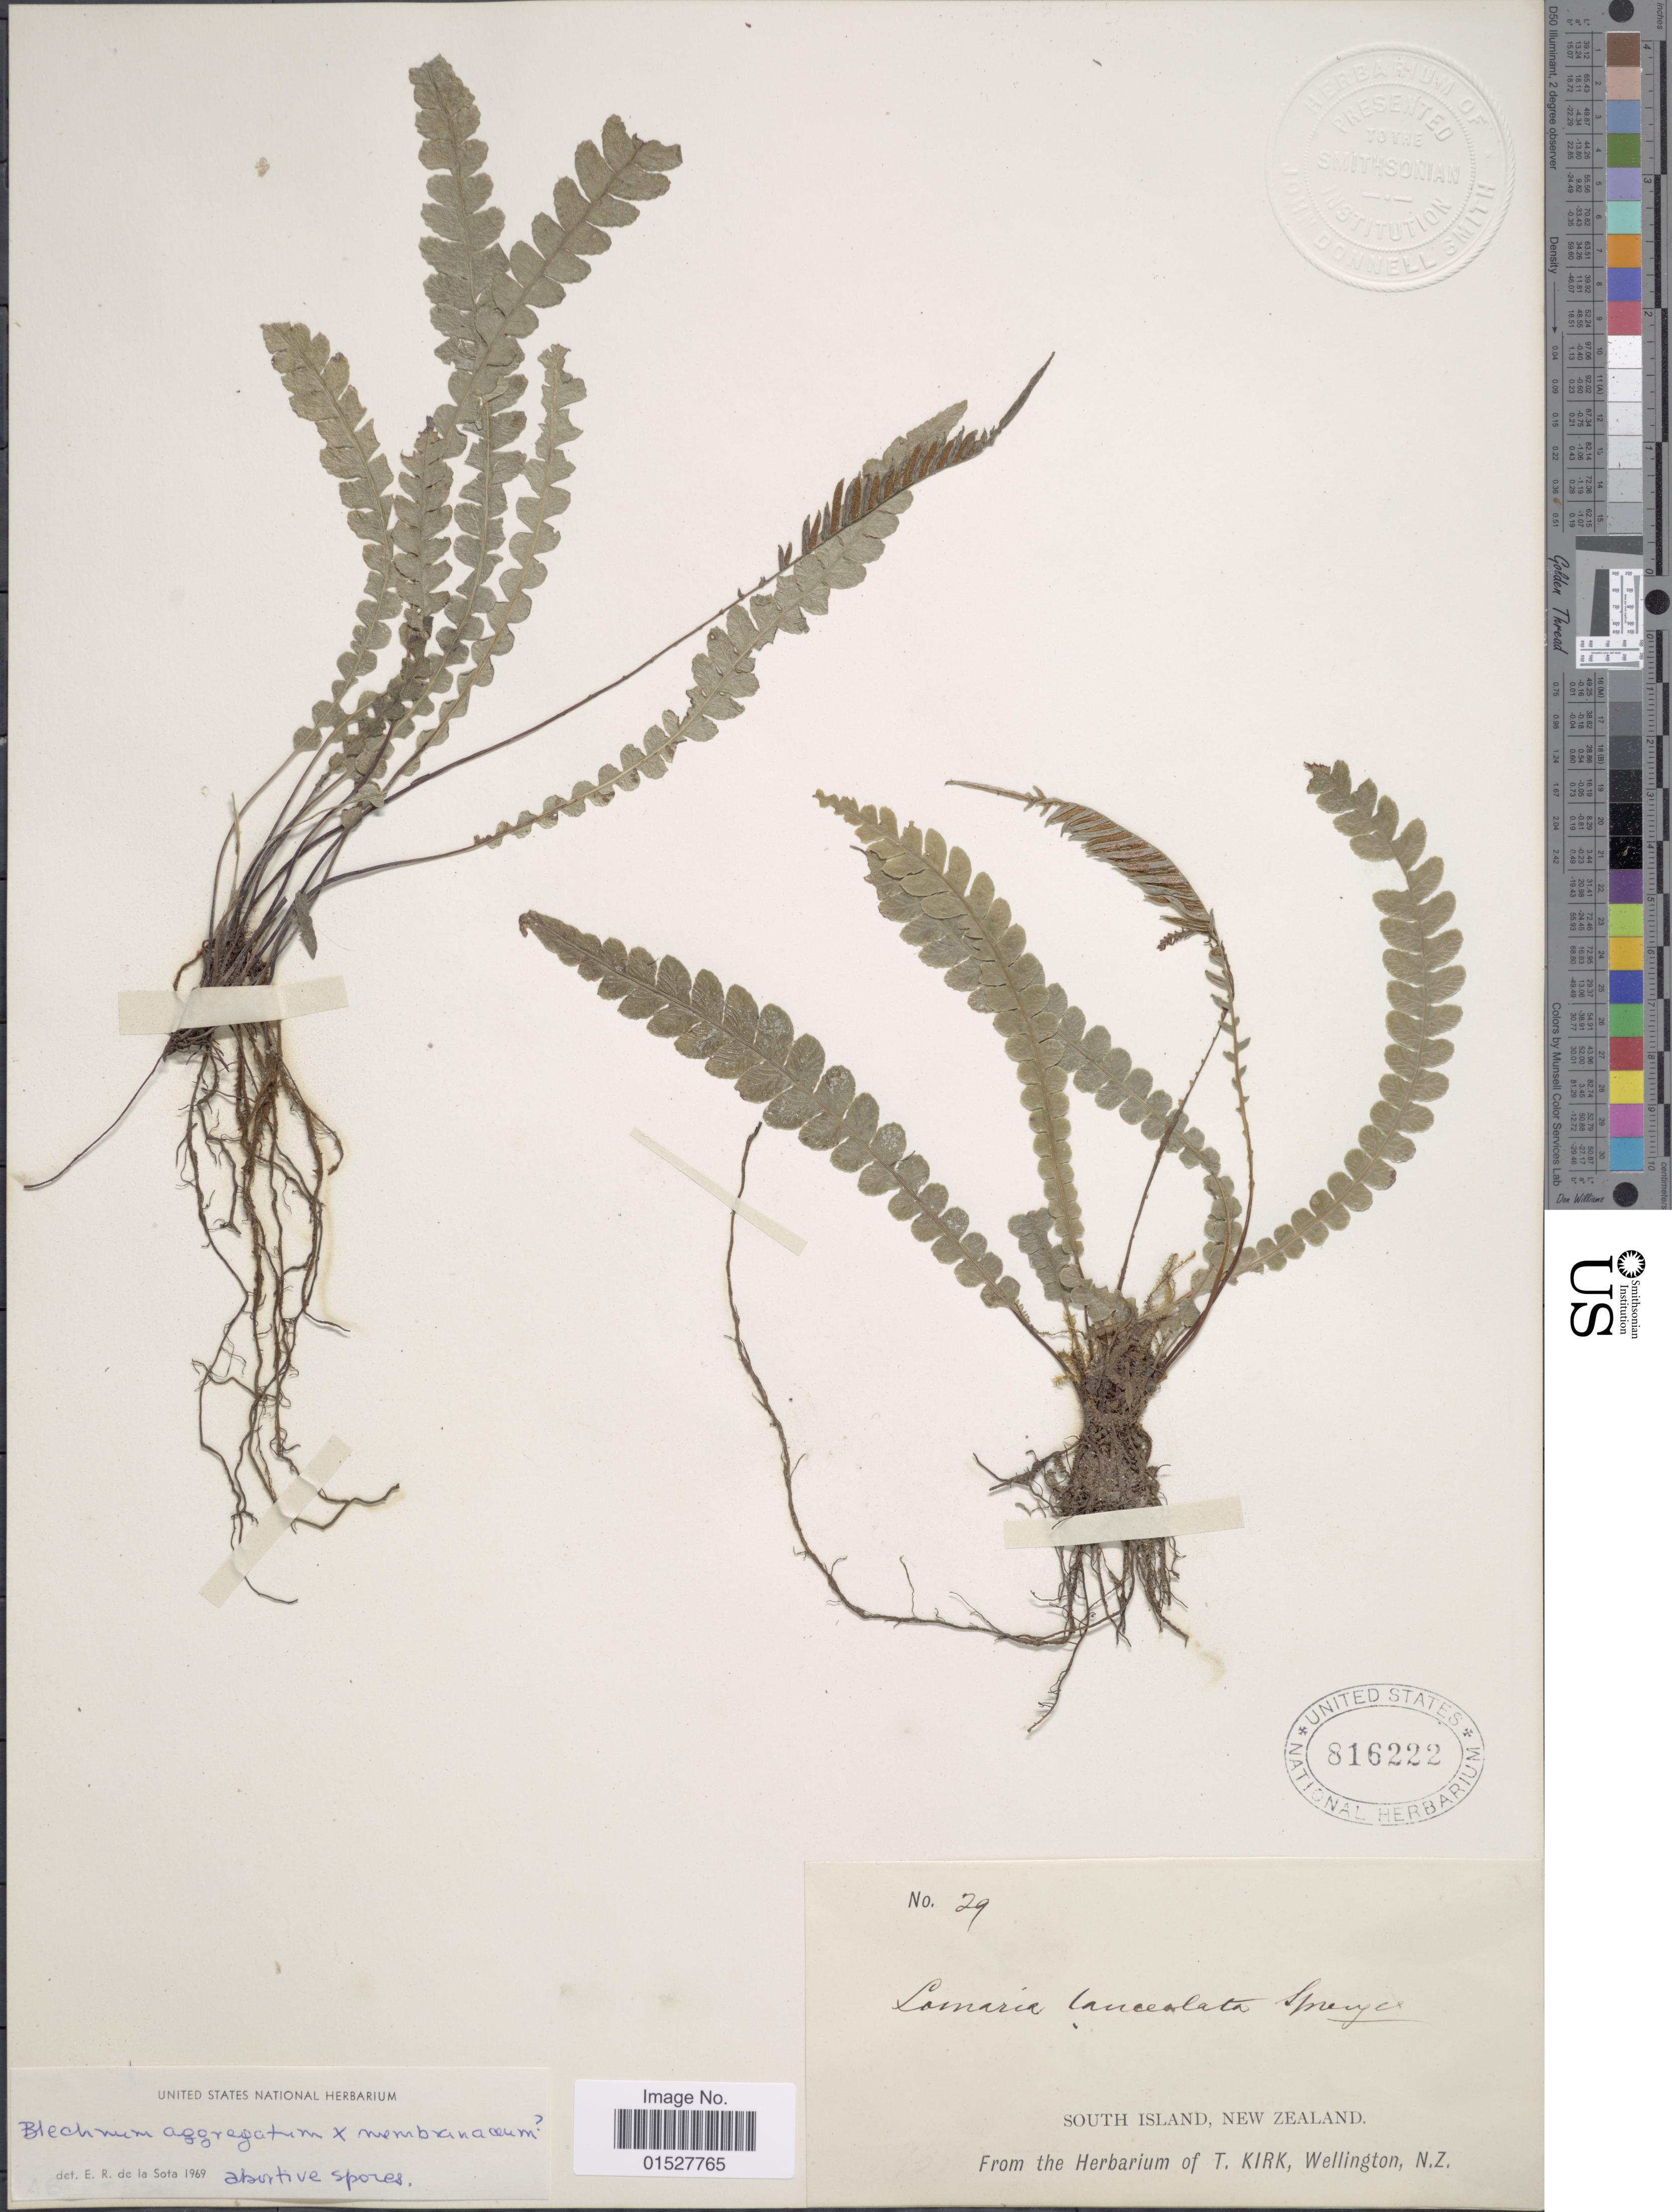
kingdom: Plantae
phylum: Tracheophyta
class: Polypodiopsida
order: Polypodiales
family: Blechnaceae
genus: Blechnum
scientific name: Blechnum aggregatum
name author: (Colenso) Tindale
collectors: ex herb. T. Kirk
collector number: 29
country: New Zealand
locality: South Island.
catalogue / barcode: US 816222